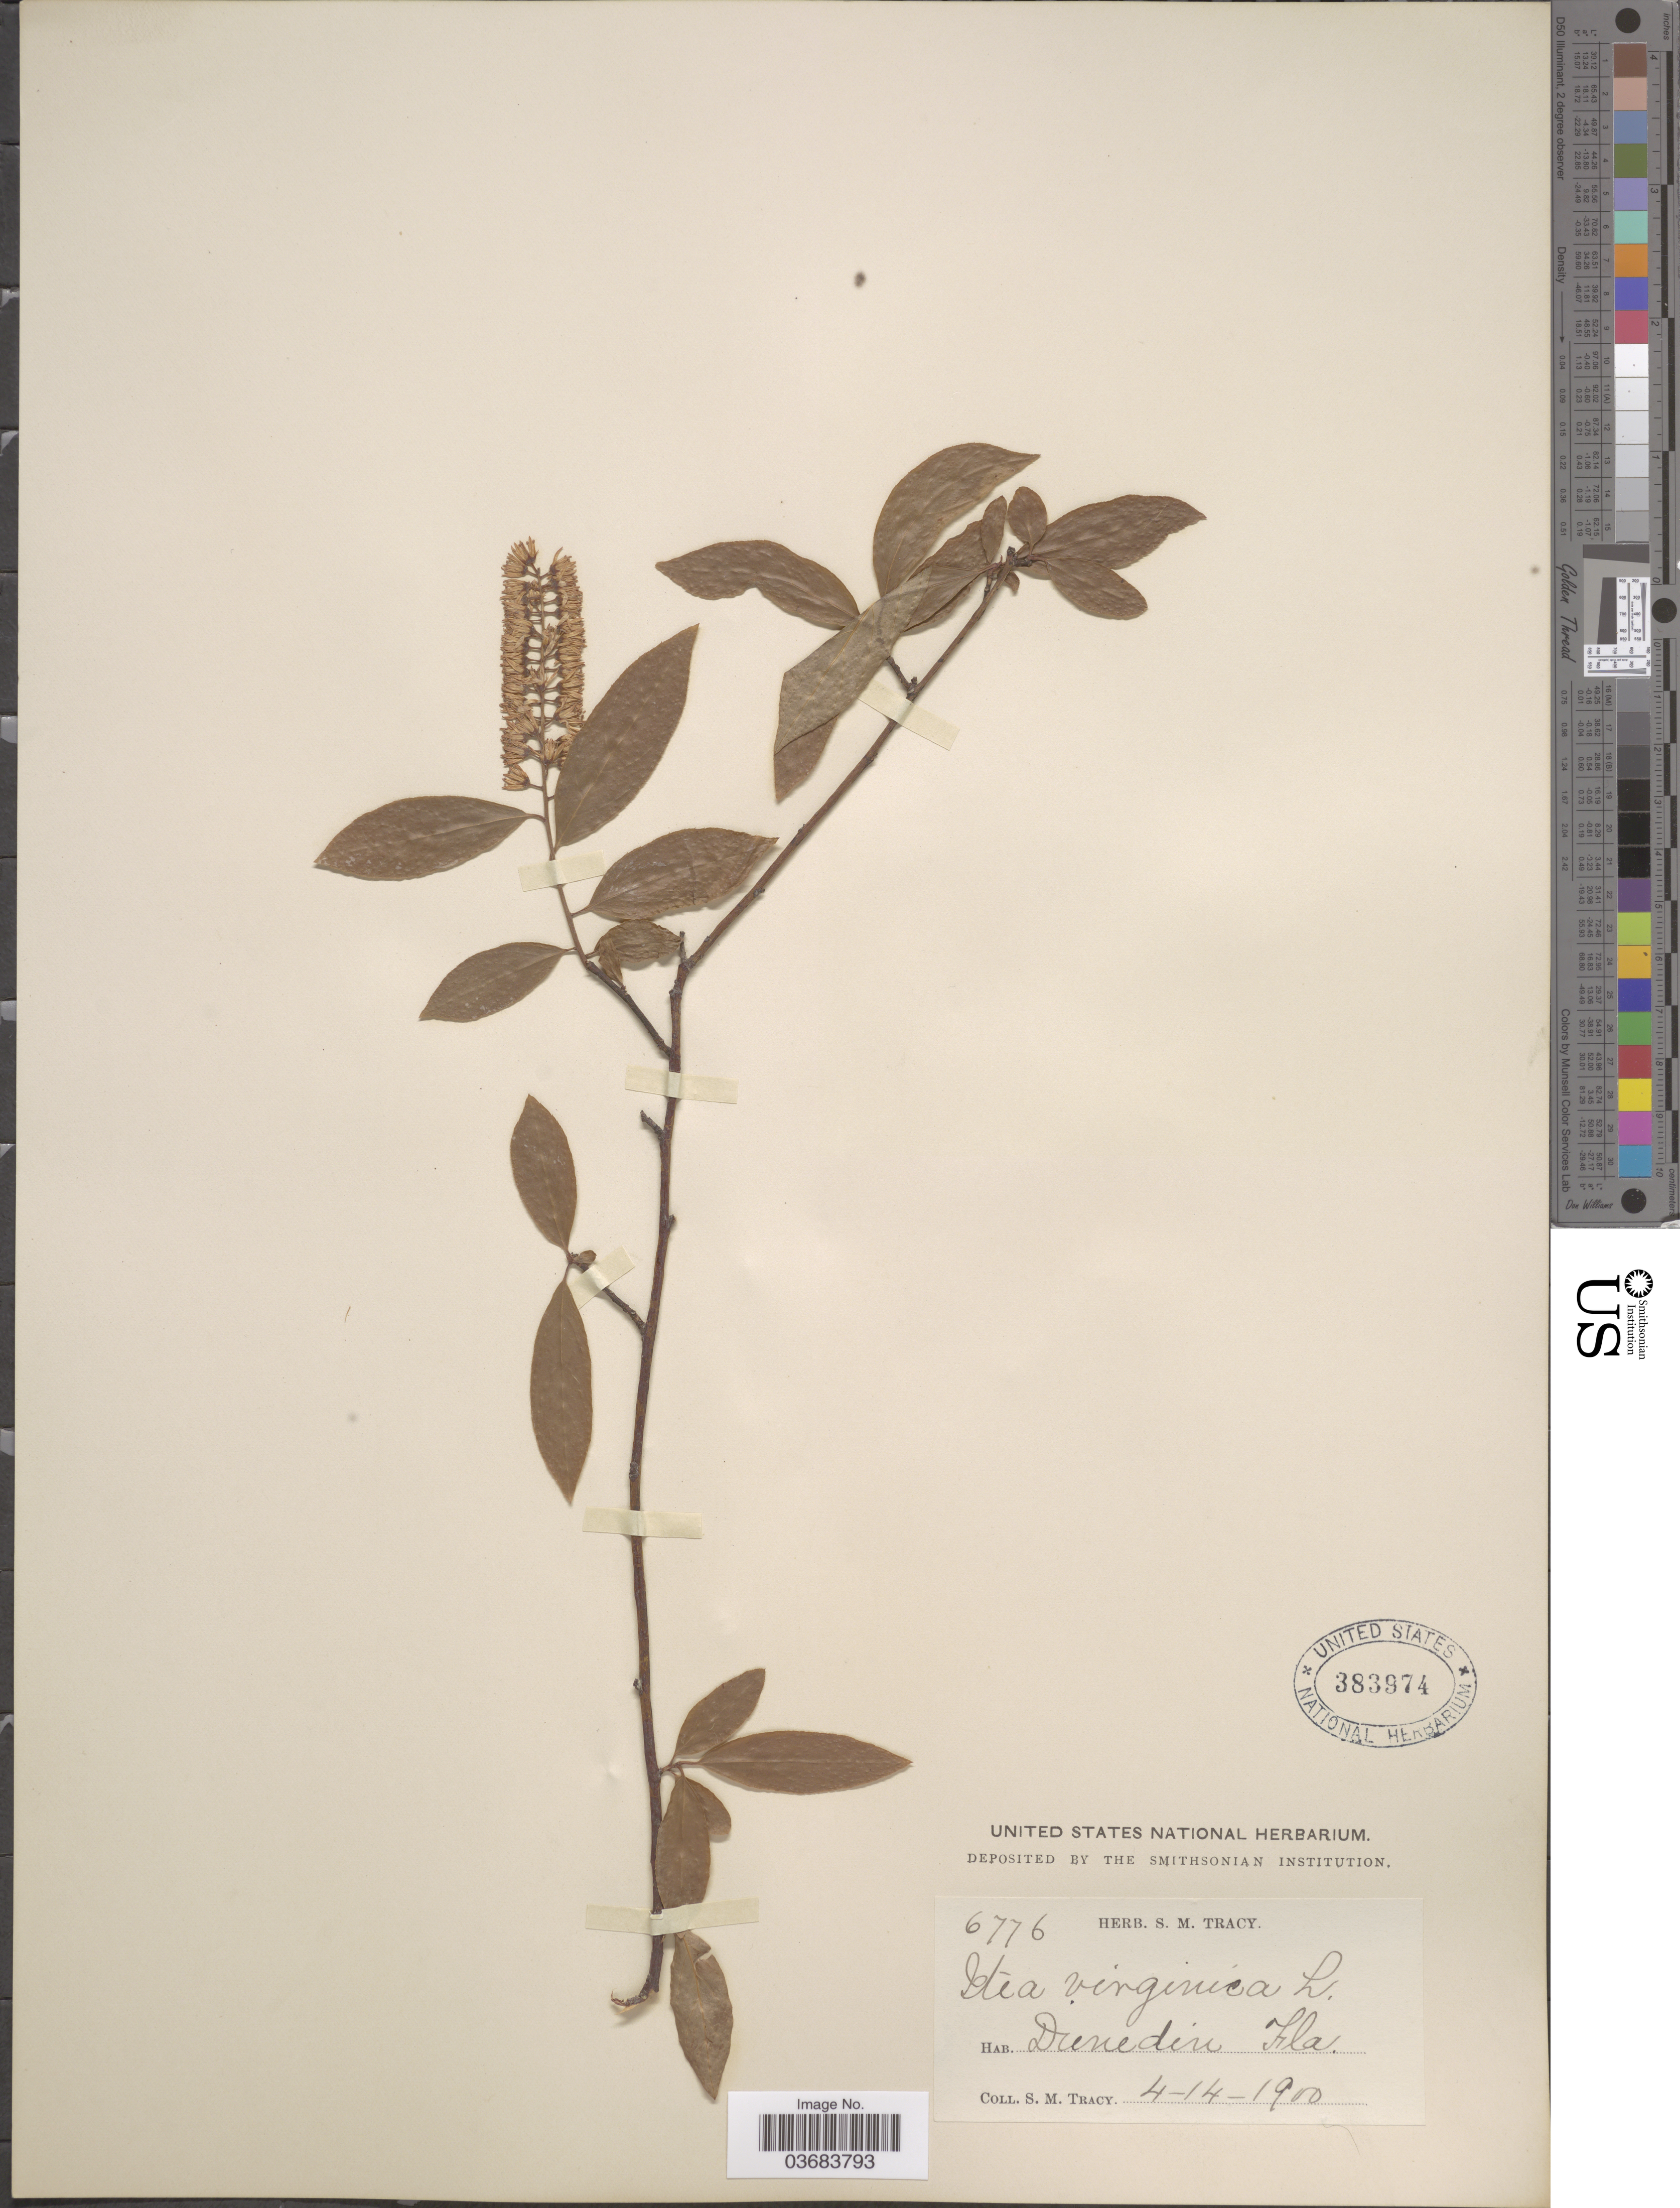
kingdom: Plantae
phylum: Tracheophyta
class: Magnoliopsida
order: Saxifragales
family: Iteaceae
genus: Itea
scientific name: Itea virginica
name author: L.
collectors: S. M. Tracy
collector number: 6776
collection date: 1900-04-14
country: United States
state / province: Florida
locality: Dunedin.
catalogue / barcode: US 383974